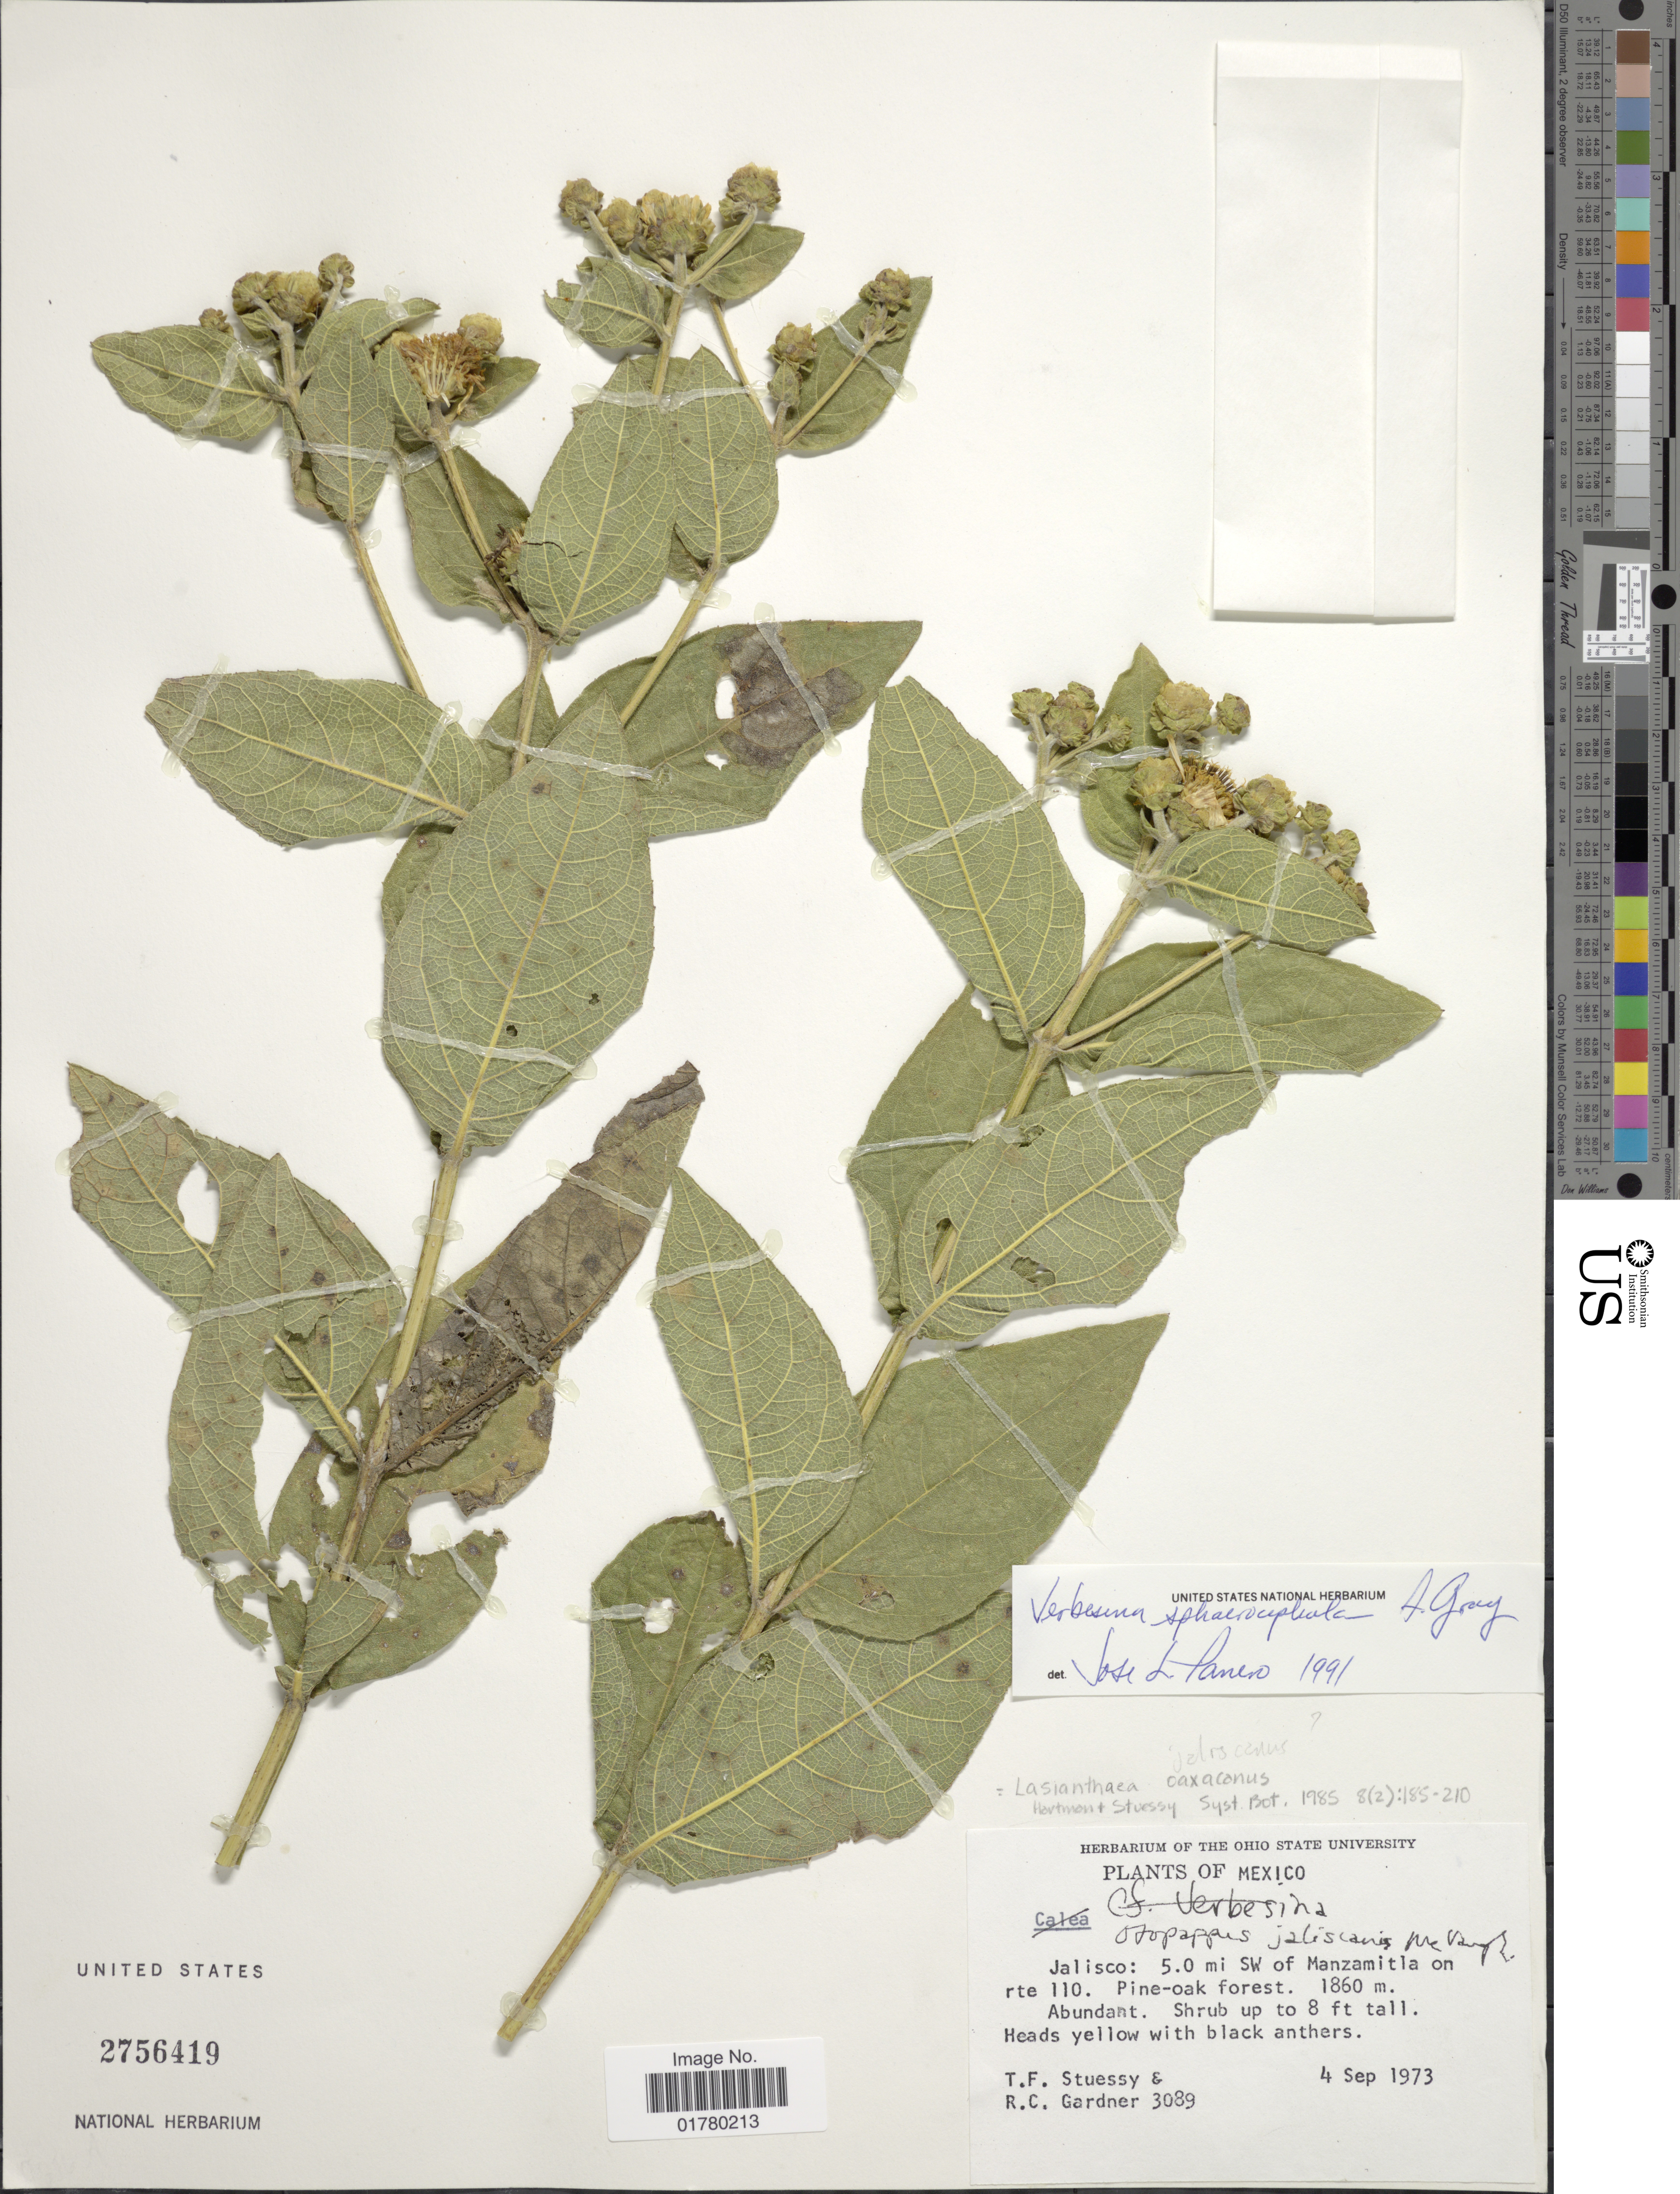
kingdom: Plantae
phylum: Tracheophyta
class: Magnoliopsida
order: Asterales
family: Asteraceae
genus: Verbesina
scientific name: Verbesina sphaerocephala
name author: A. Gray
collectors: T. Stuessy & R. C. Gardner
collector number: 3089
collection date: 1973-09-04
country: Mexico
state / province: Jalisco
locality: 5.0 mi SW of Manzamitla on rte 110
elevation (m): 1860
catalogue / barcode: US 2756419